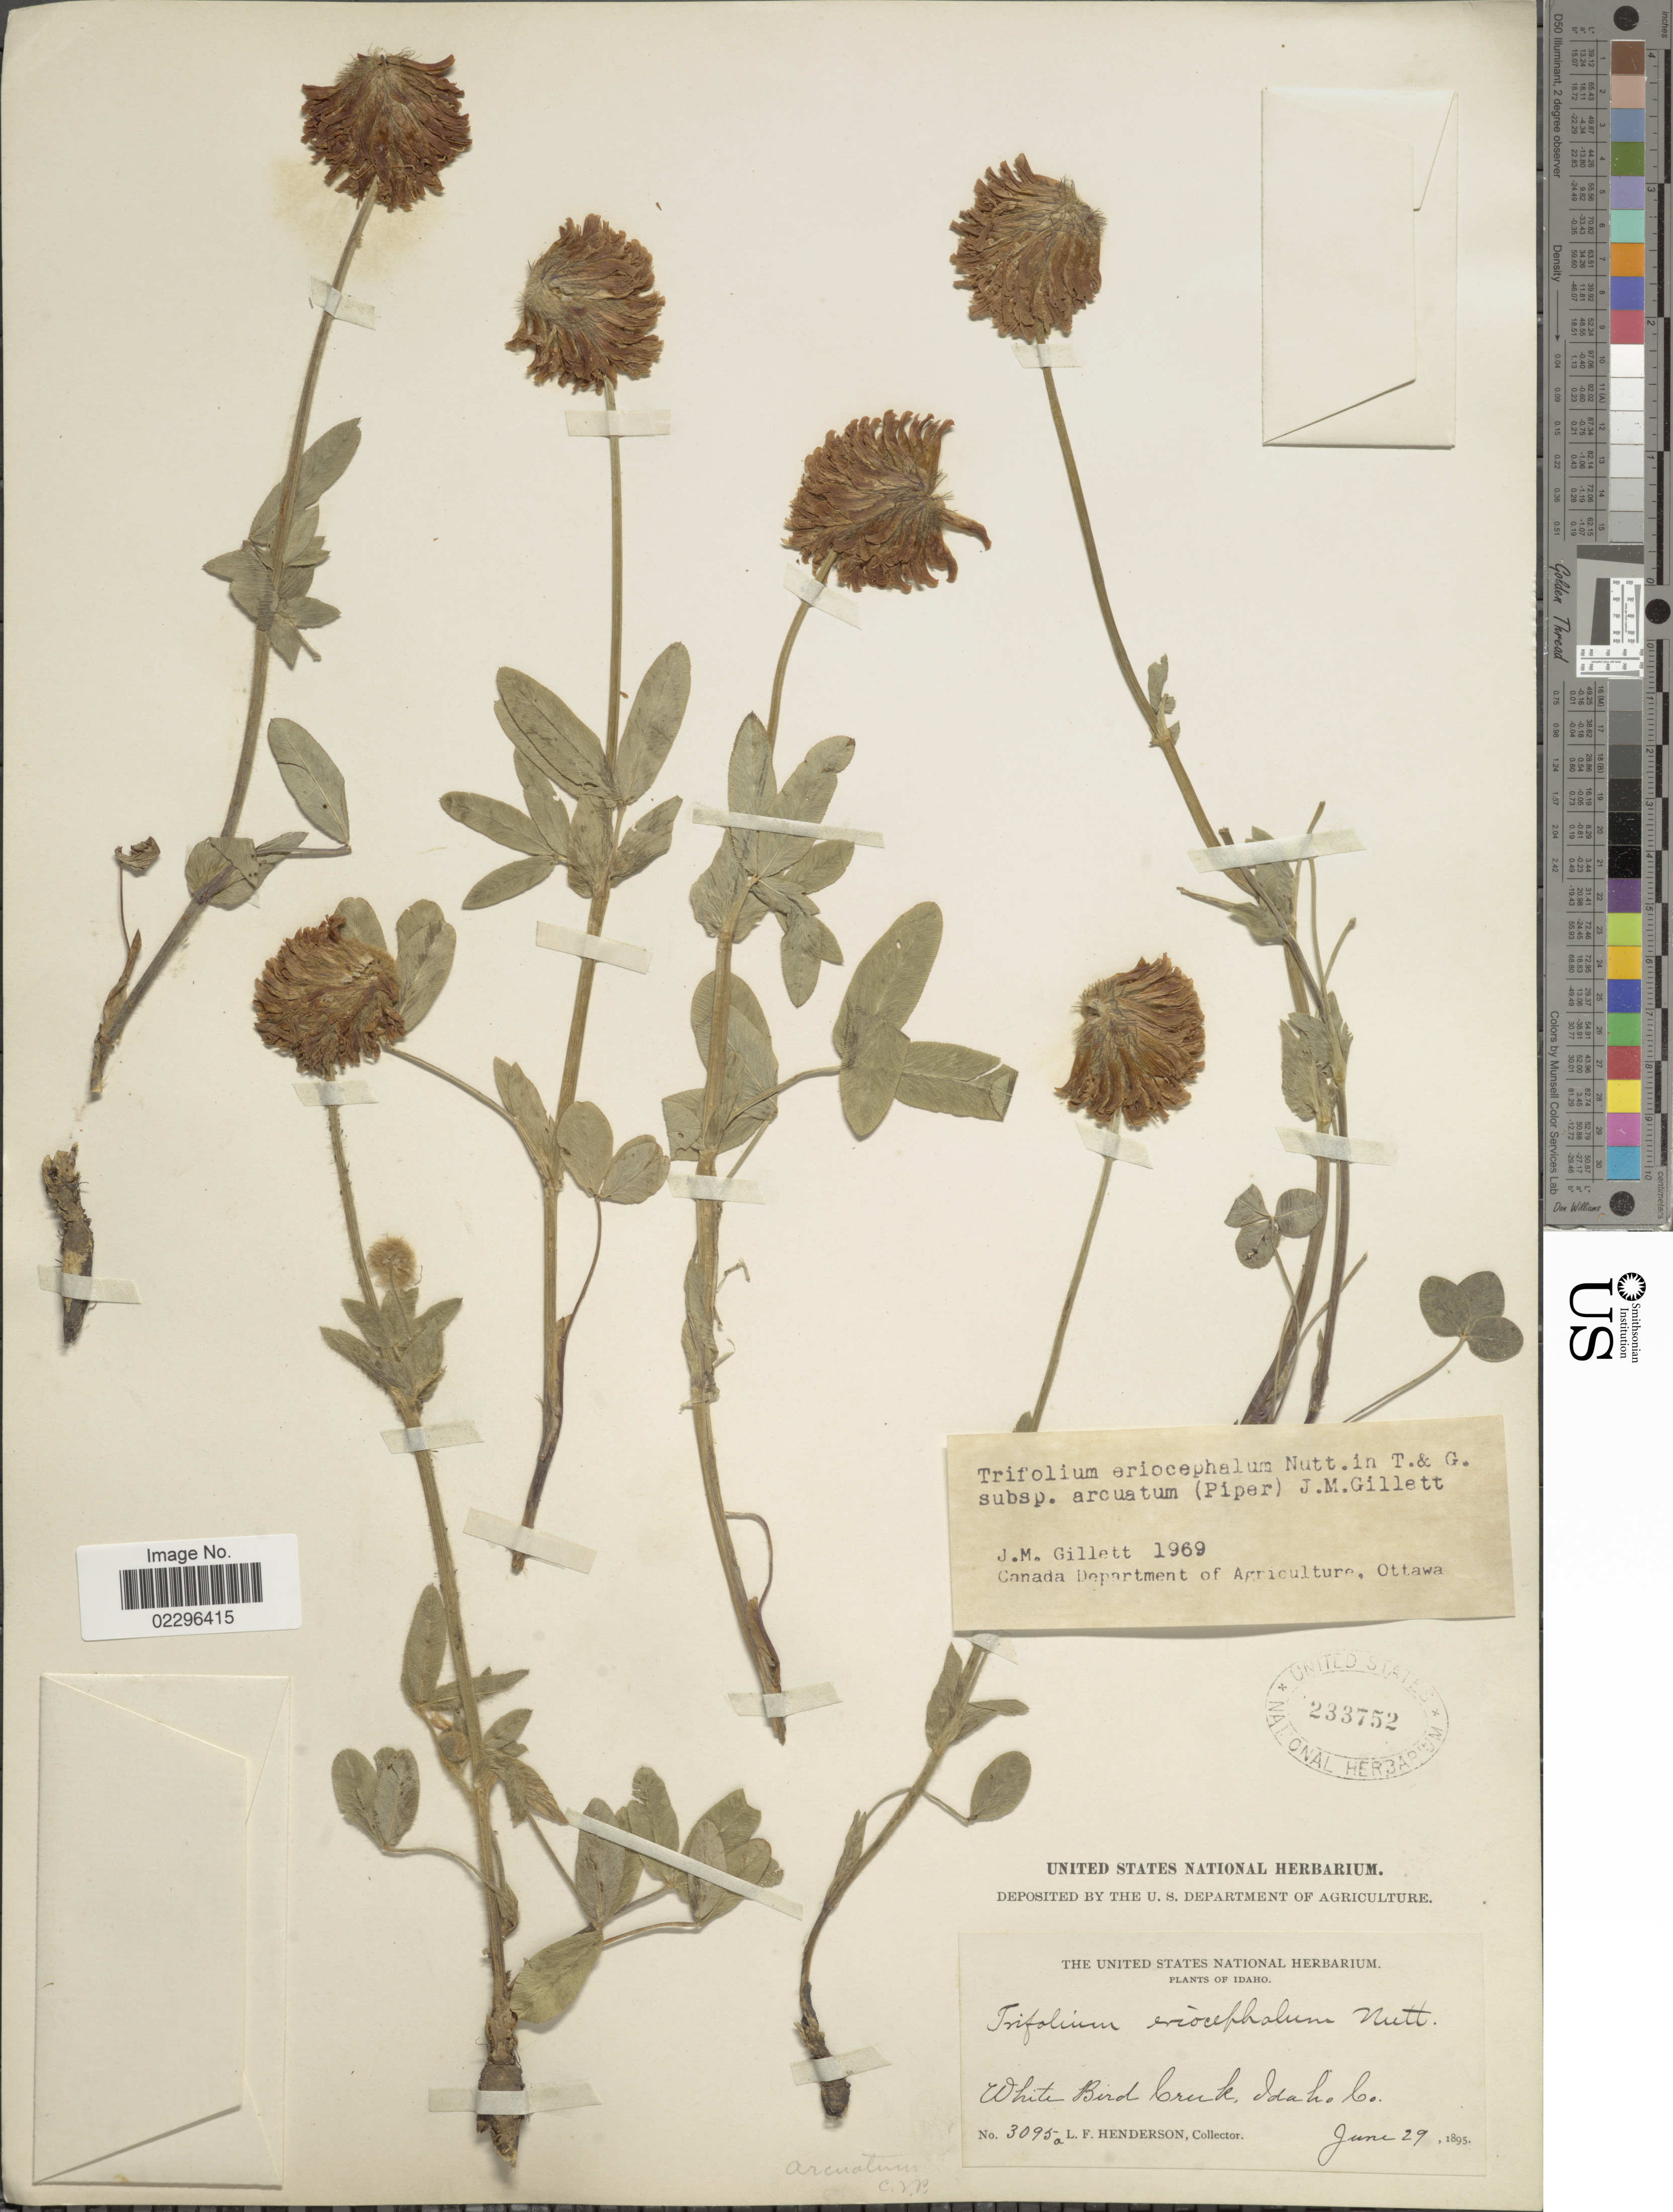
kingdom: Plantae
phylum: Tracheophyta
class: Magnoliopsida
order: Fabales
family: Fabaceae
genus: Trifolium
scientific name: Trifolium eriocephalum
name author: Nutt.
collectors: L. Henderson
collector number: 3095a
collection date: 1895-06-29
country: United States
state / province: Idaho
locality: White Bird Creek, Idaho Co.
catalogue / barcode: US 233752